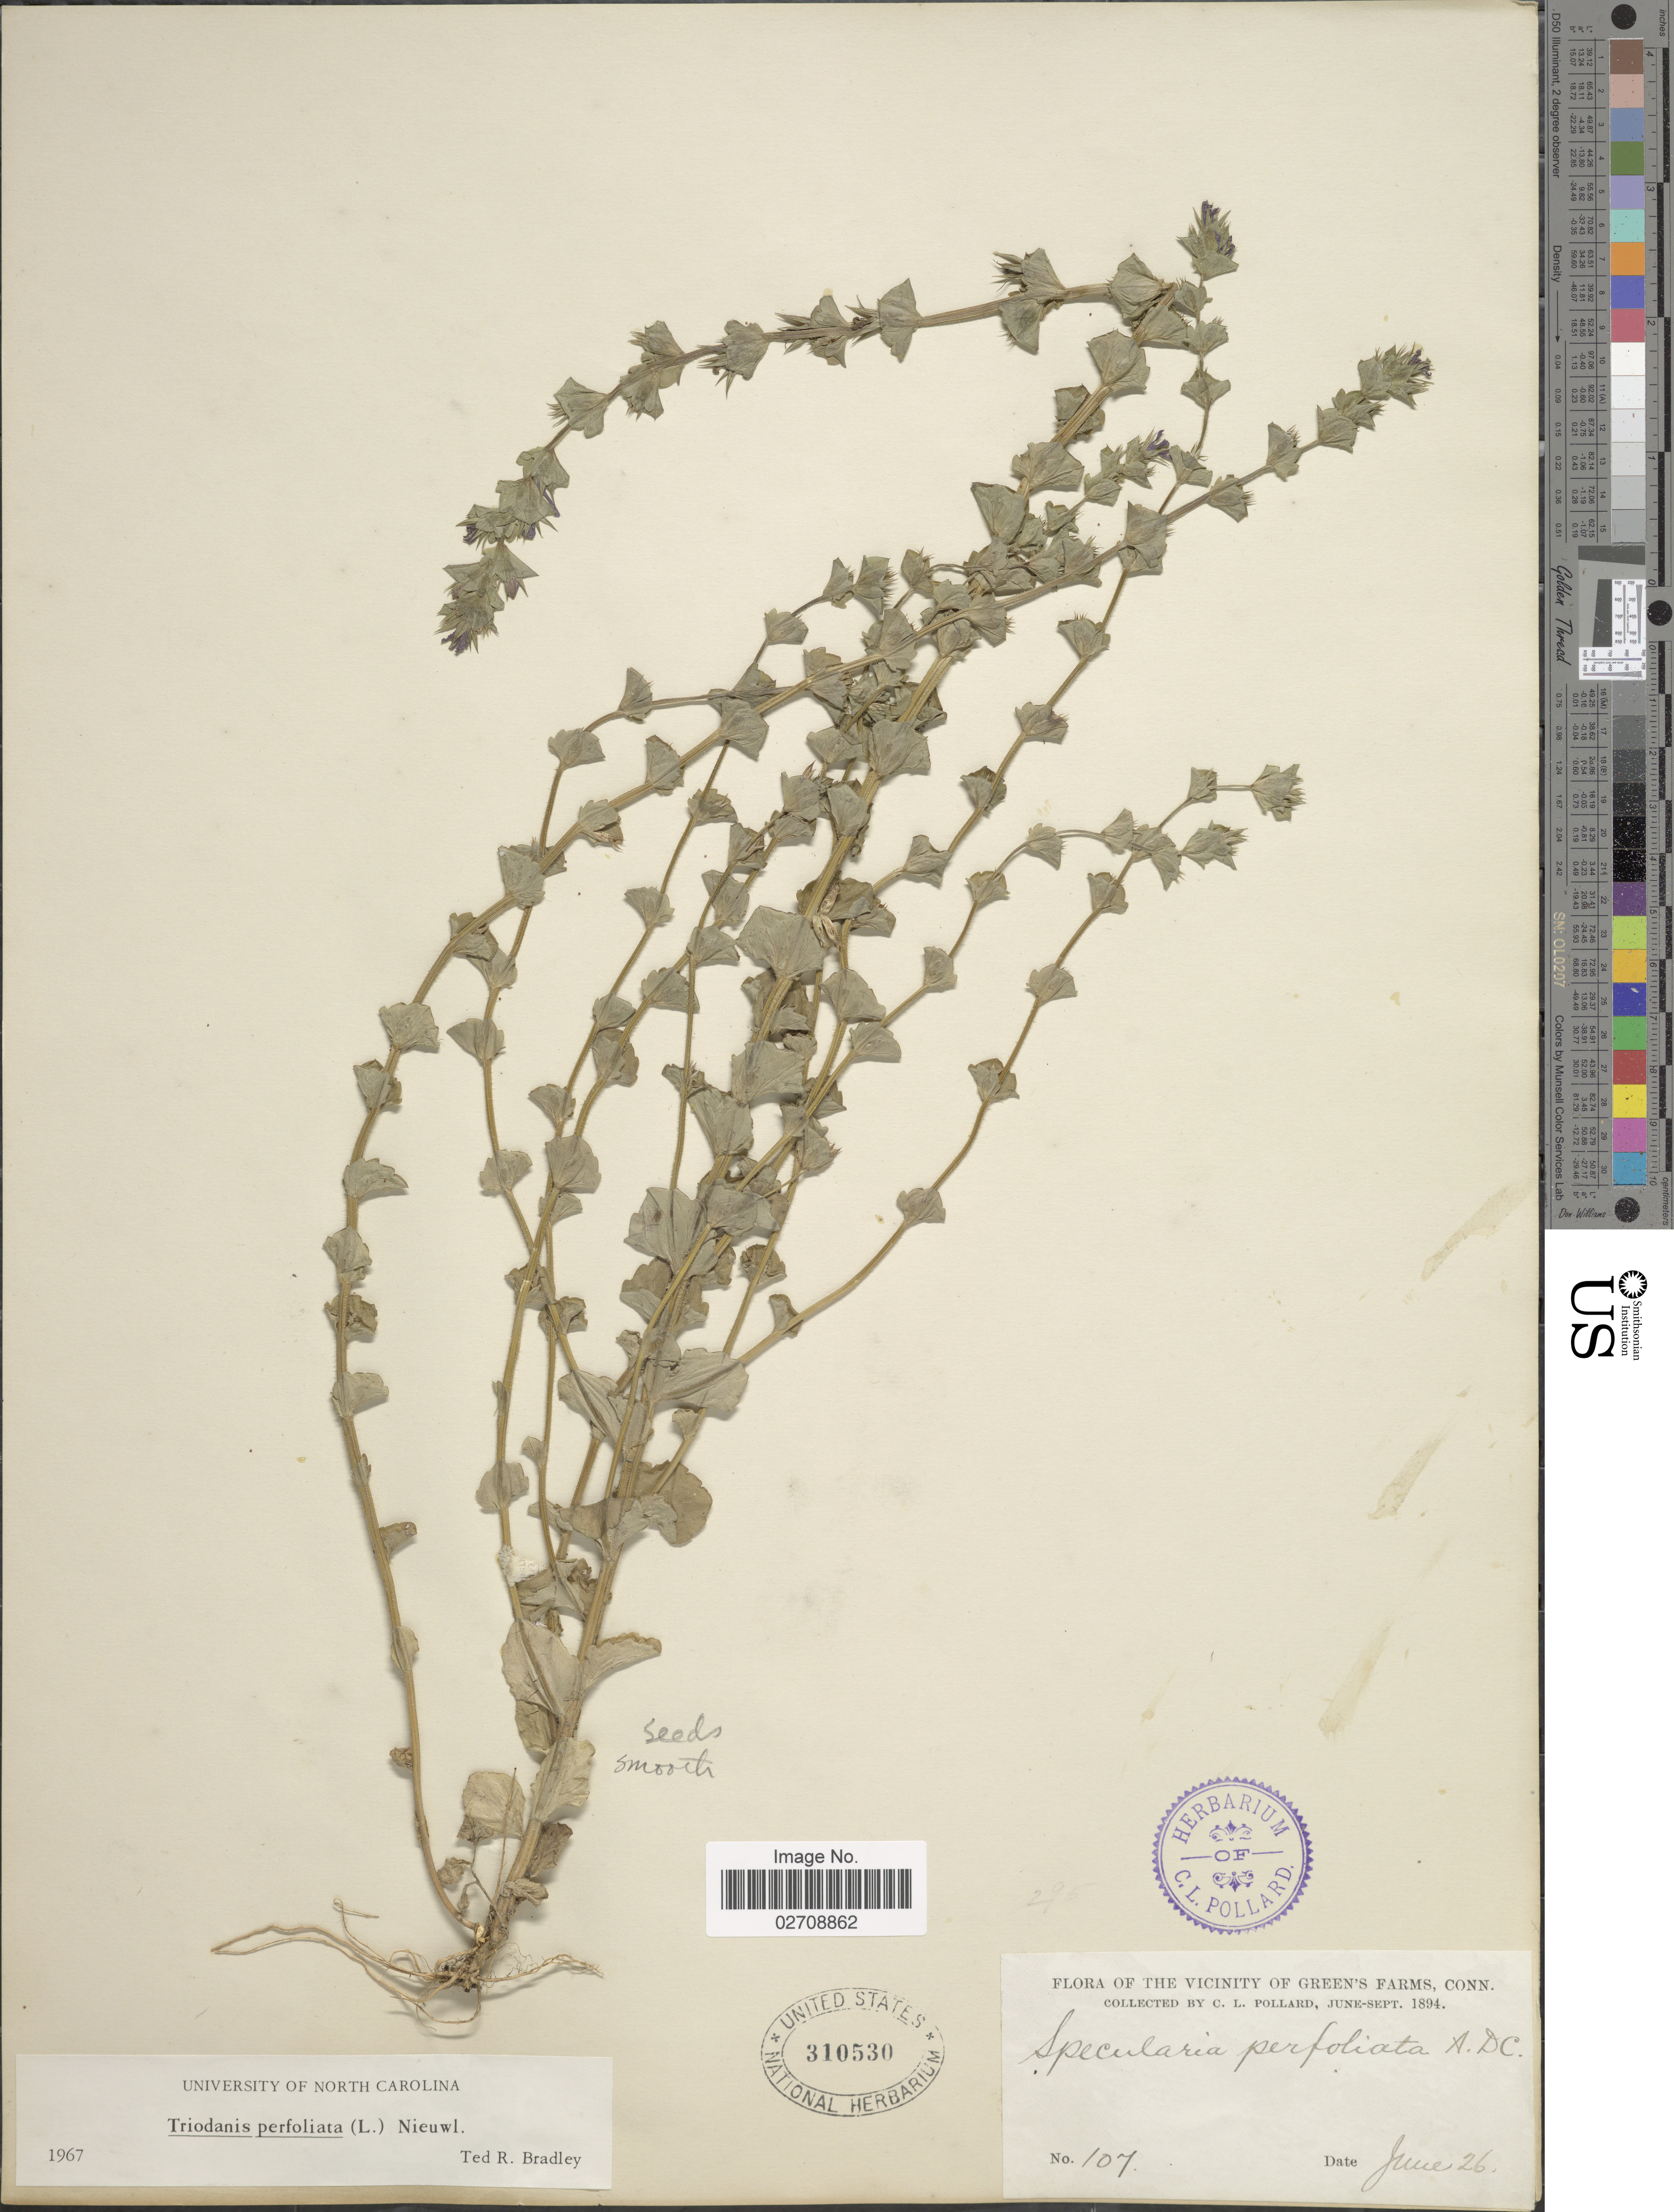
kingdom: Plantae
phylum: Tracheophyta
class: Magnoliopsida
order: Asterales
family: Campanulaceae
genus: Triodanis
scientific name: Triodanis perfoliata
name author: (L.) Nieuwl.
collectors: C. L. Pollard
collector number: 107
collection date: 1894-06-26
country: United States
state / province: Connecticut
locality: The Vicinity of Green's Farms, Conn.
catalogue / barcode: US 310530